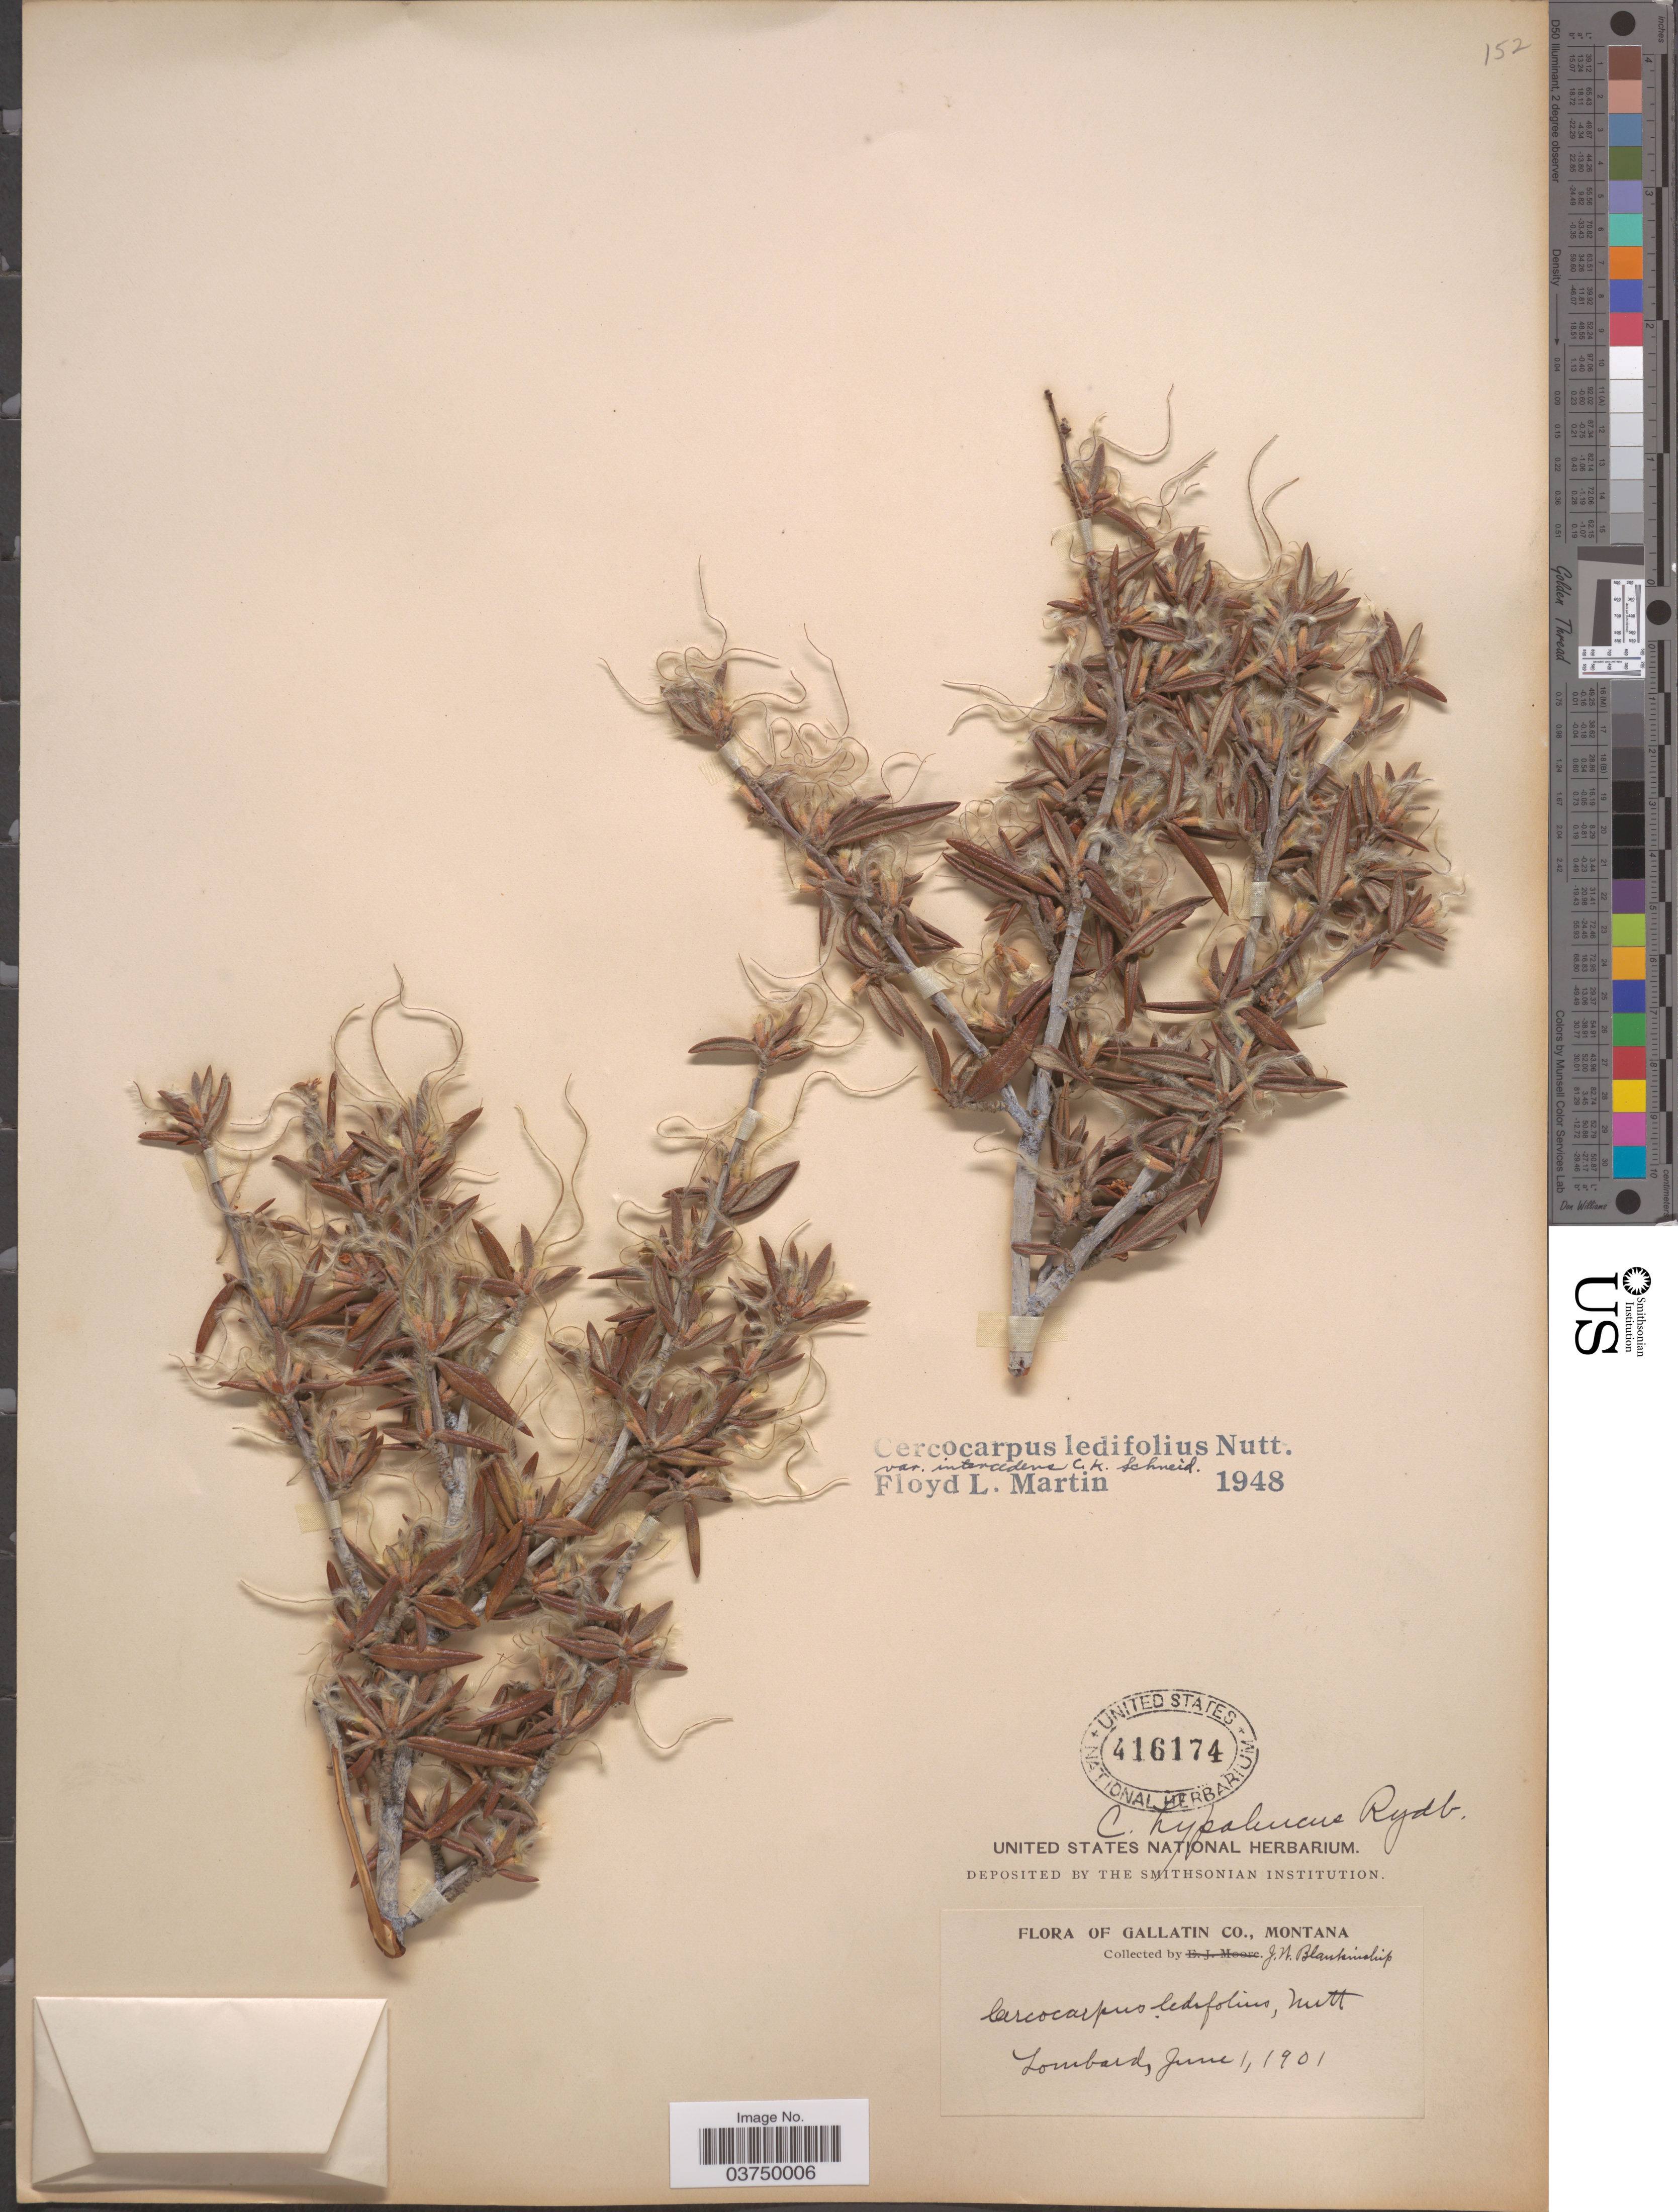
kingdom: Plantae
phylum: Tracheophyta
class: Magnoliopsida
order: Rosales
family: Rosaceae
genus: Cercocarpus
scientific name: Cercocarpus ledifolius var. intercedens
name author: C.K. Schneid.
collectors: J. W. Blankinship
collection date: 1901-06-01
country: United States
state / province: Montana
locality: Gallatin Co. Lombard.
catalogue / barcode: US 416174